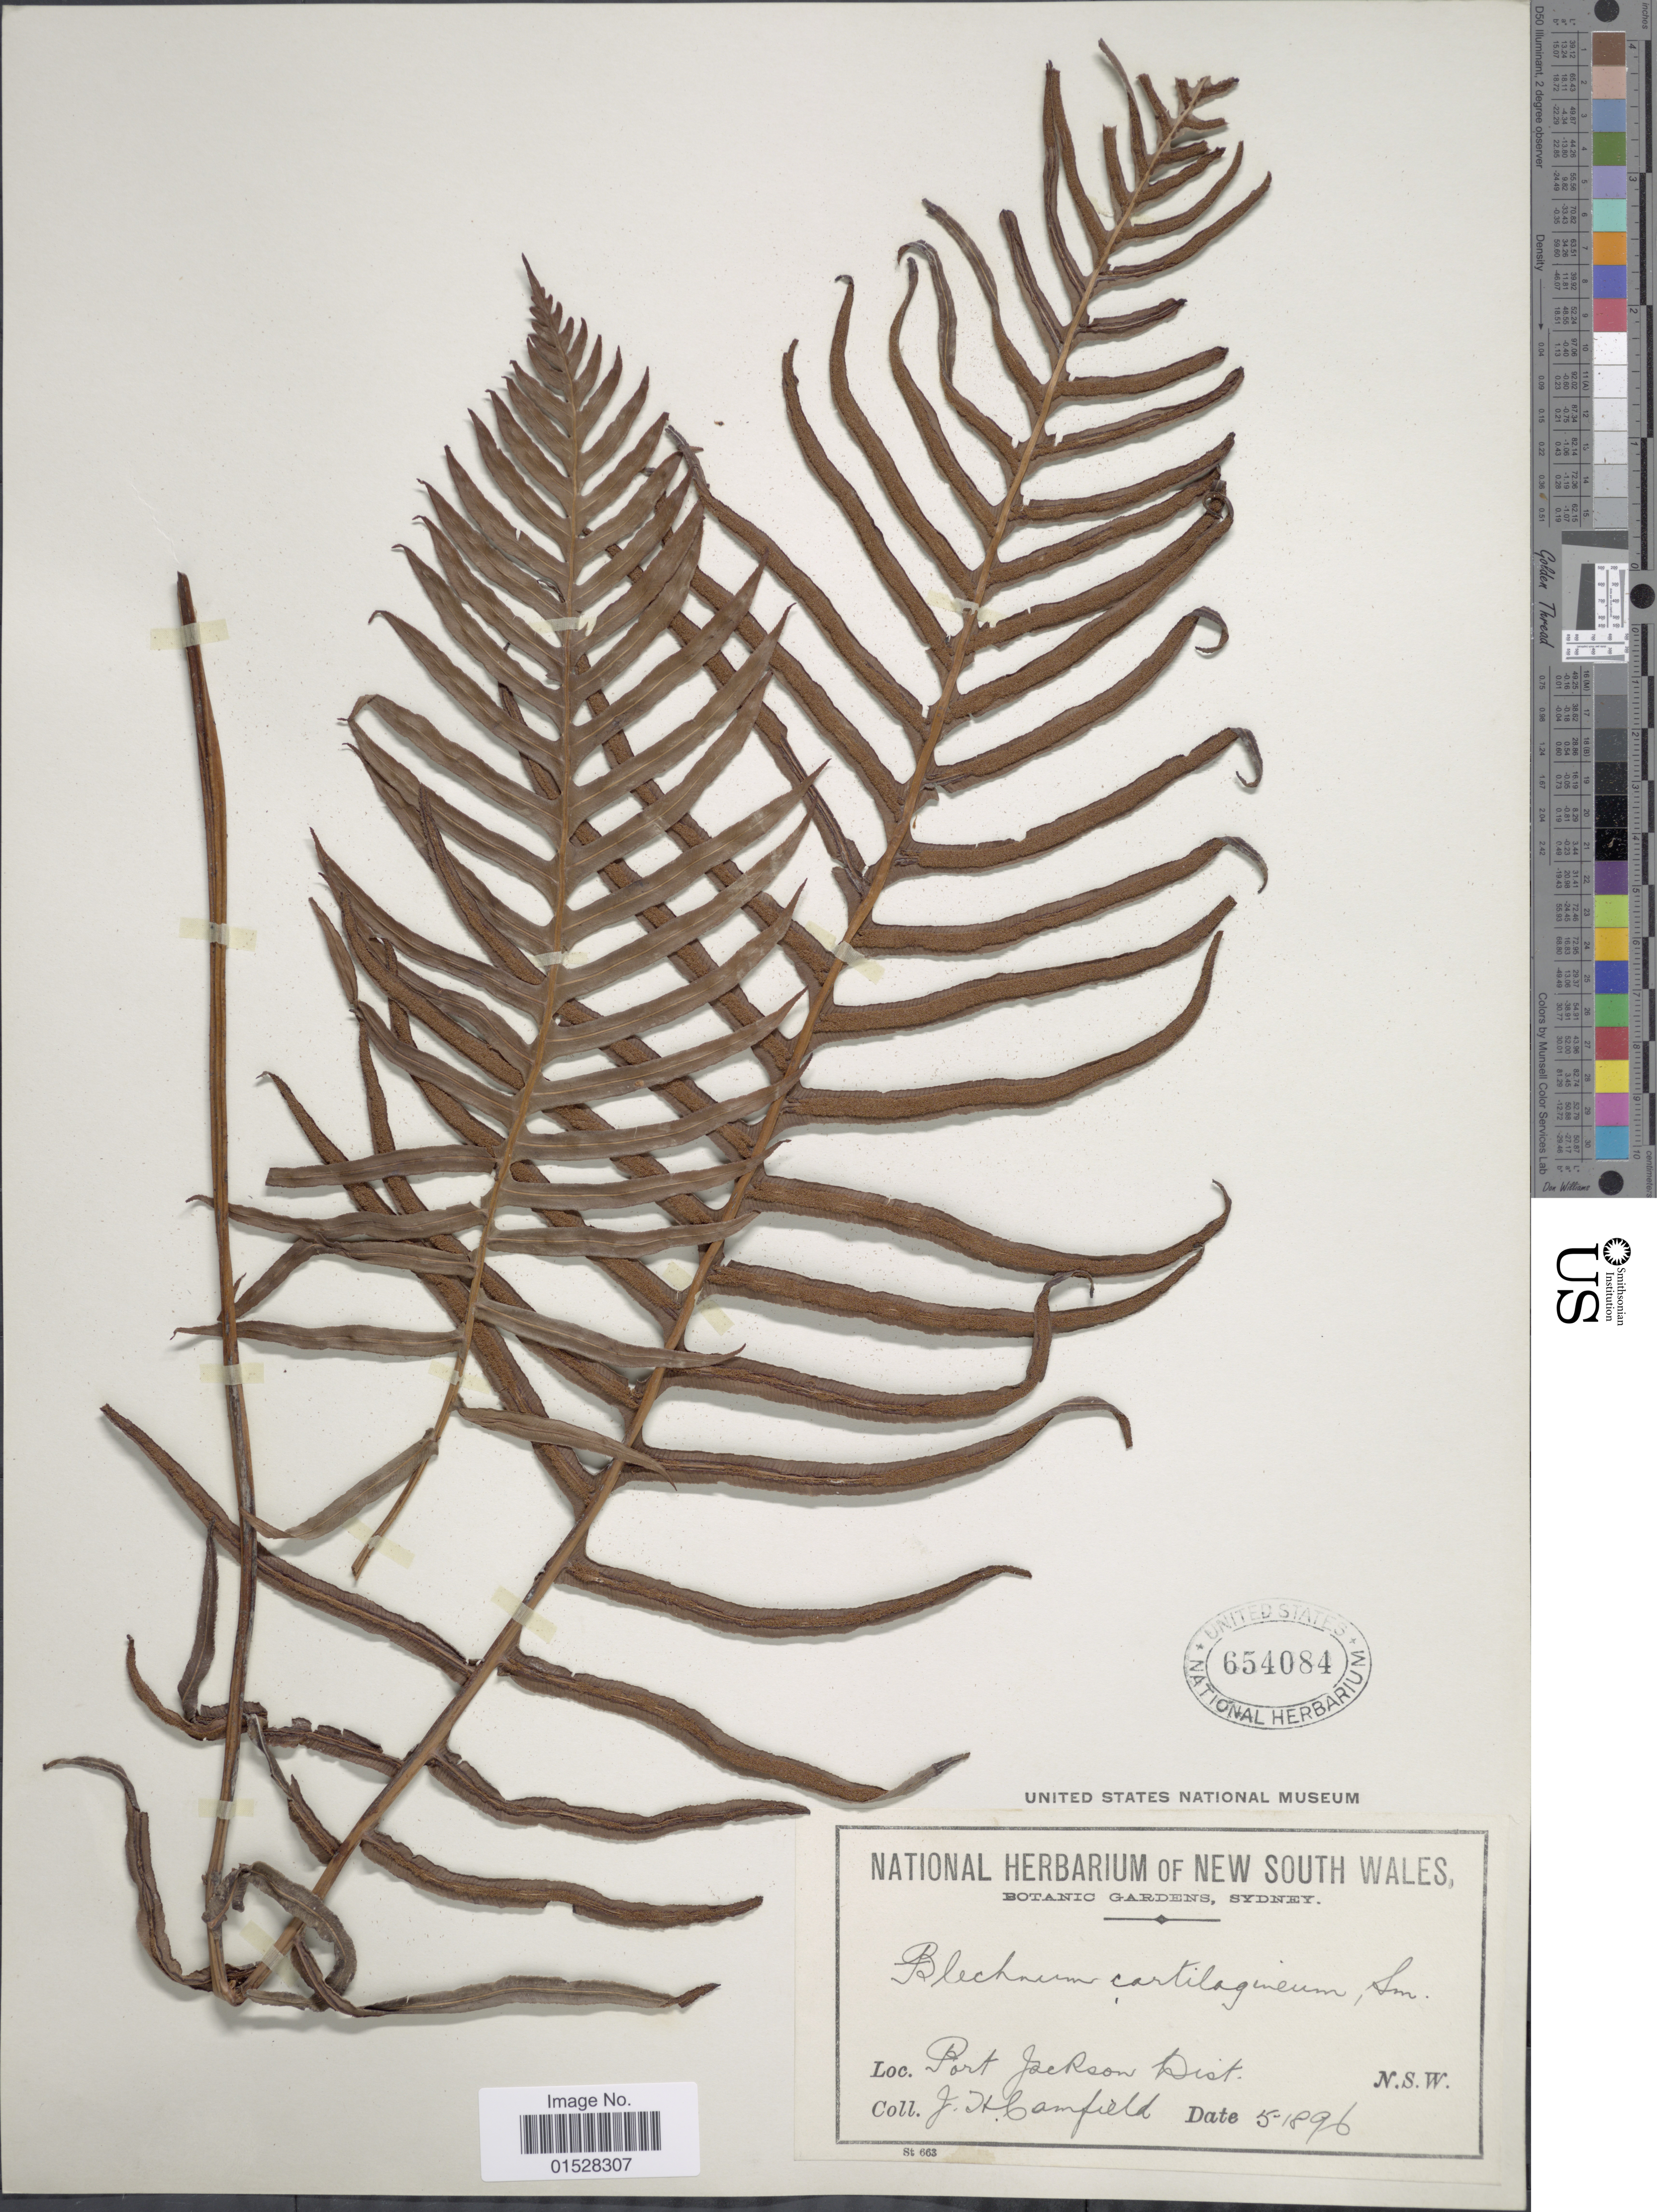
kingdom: Plantae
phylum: Tracheophyta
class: Polypodiopsida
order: Polypodiales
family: Blechnaceae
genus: Blechnum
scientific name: Blechnum cartilagineum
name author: Sw.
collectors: J. Camfield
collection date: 1896-05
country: Australia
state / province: New South Wales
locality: Port Jackson Dist.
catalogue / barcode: US 654084